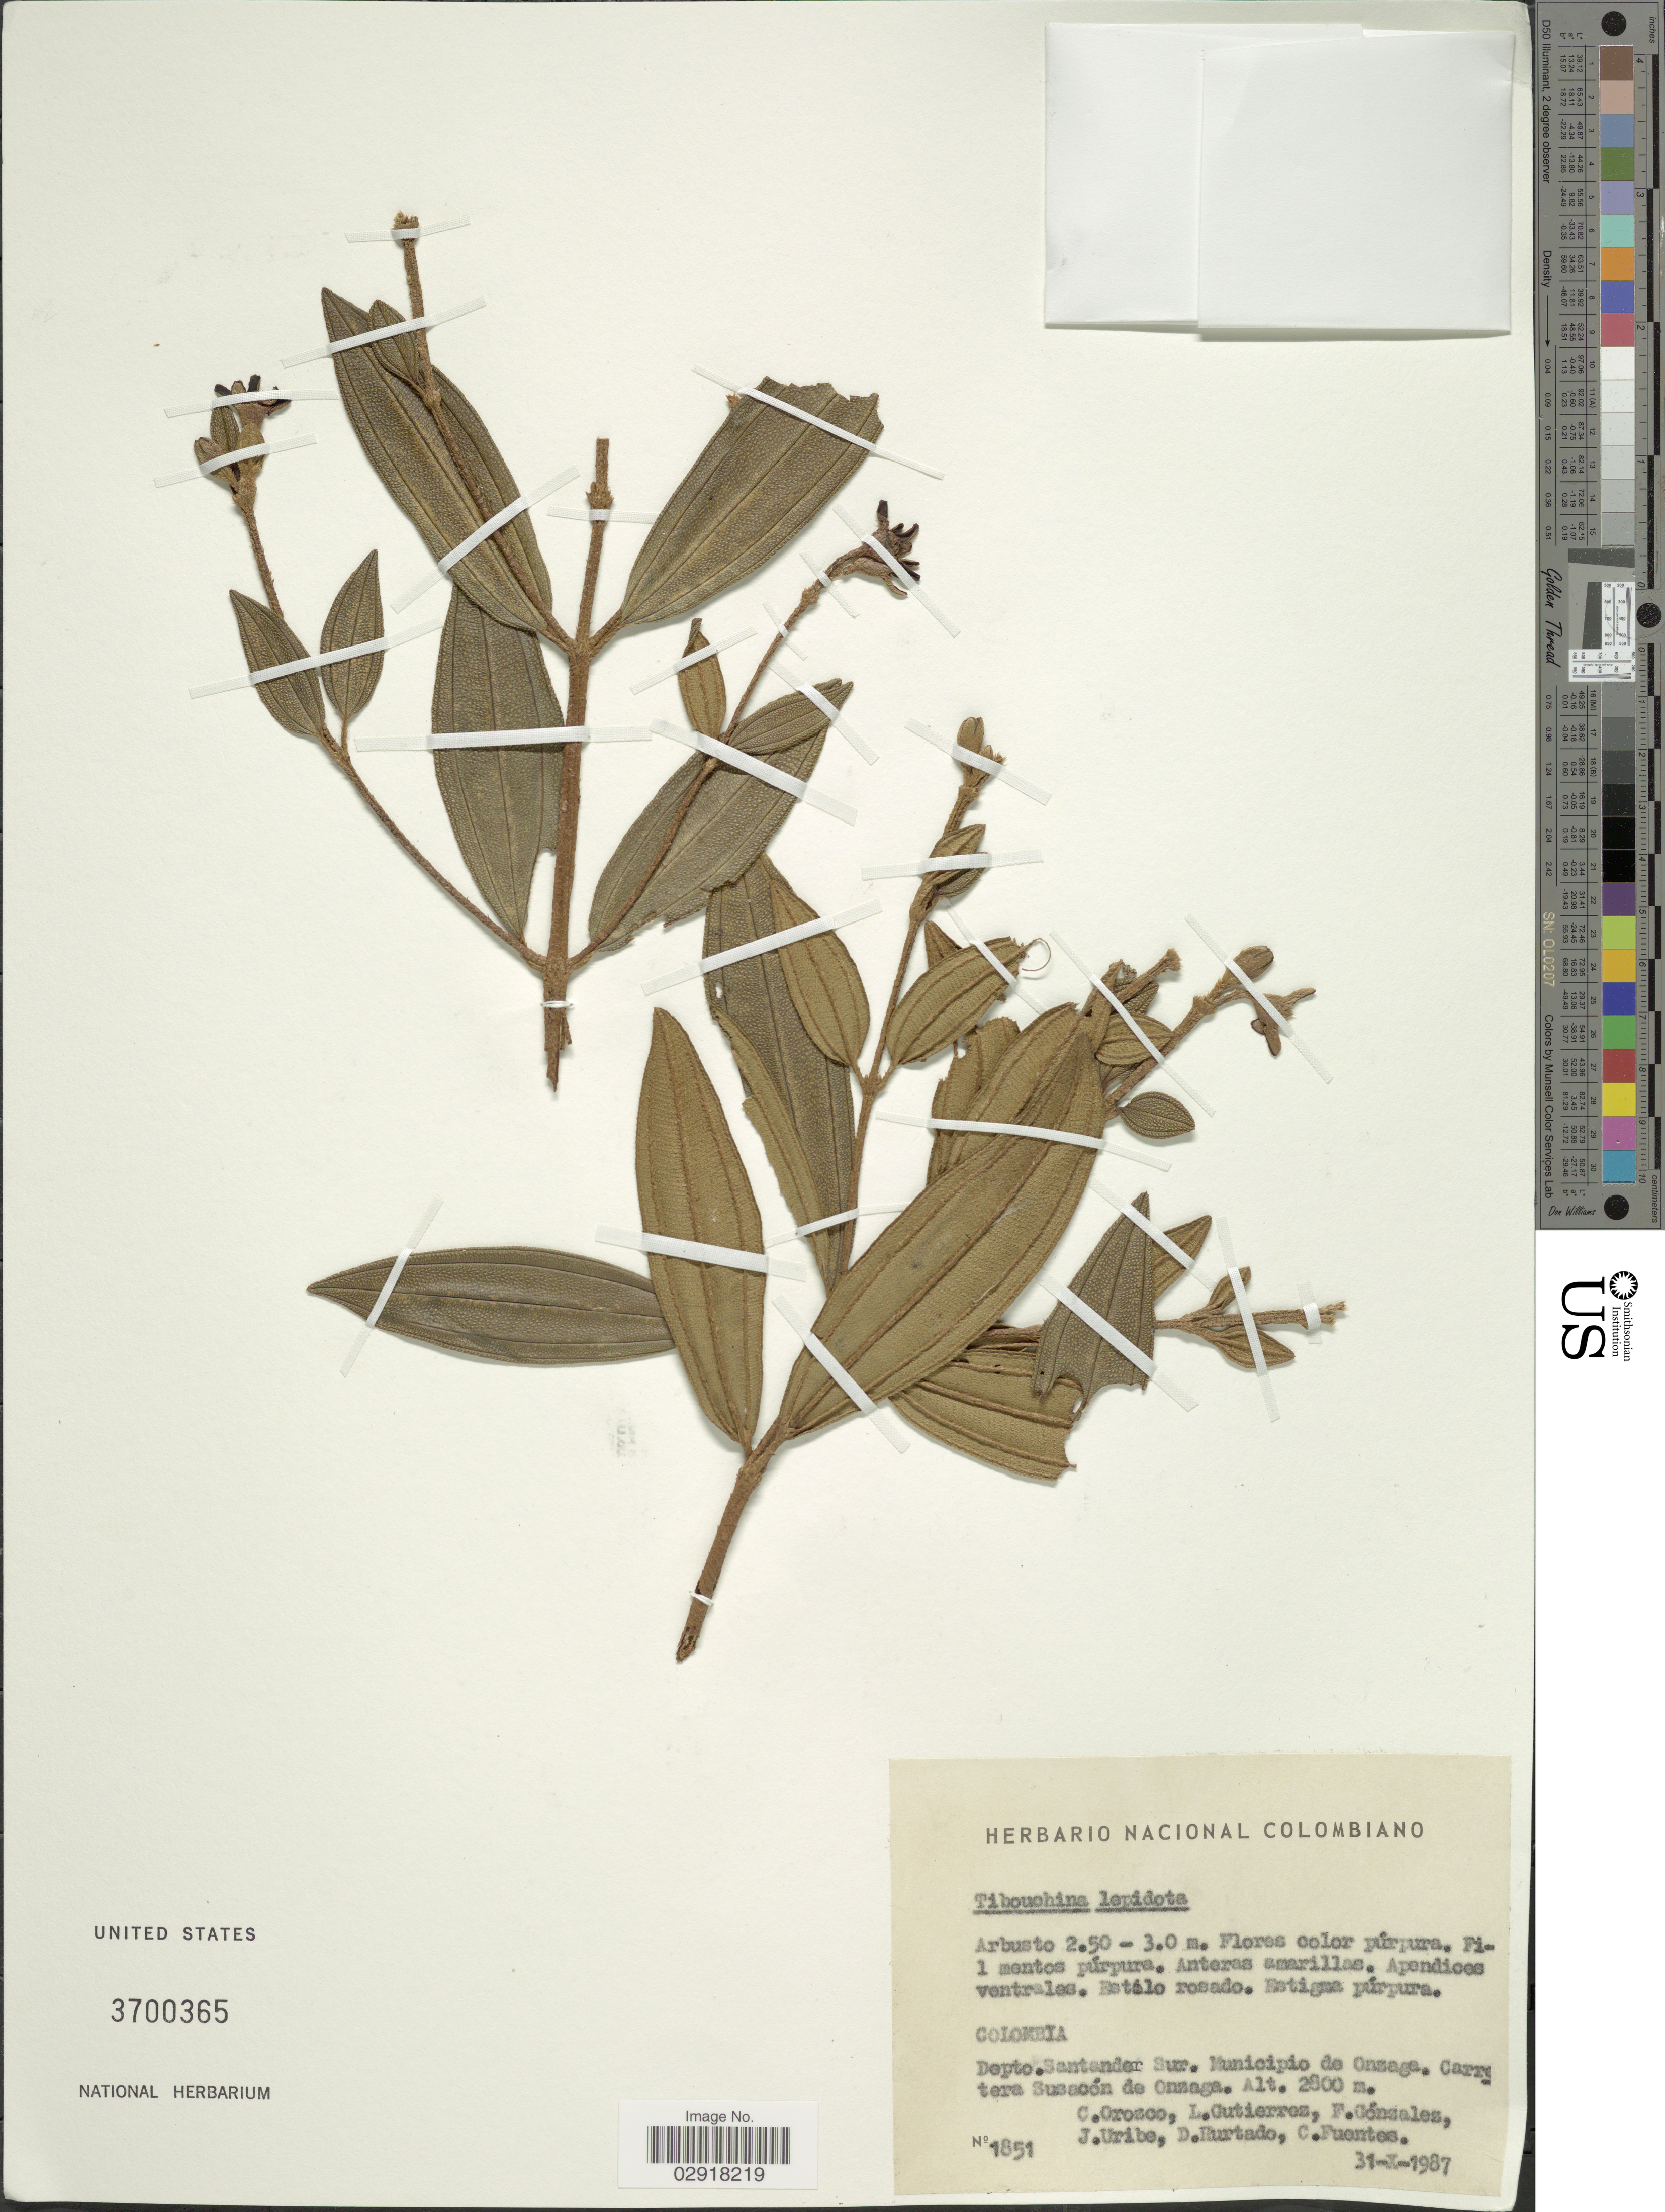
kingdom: Plantae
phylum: Tracheophyta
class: Magnoliopsida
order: Myrtales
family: Melastomataceae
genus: Andesanthus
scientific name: Andesanthus lepidotus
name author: (Humb. & Bonpl.) P.J.F. Guim. & Michelang.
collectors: C. Orozco, L. Gutiérrez, F. Gonzalez, J. Uribe & et al.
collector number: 1851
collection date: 1987-10-31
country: Colombia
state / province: Santander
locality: Depto. Santander Sur. Municipio de Onzaga. Carretera Susacón de Onzaga.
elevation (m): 2800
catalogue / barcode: US 3700365